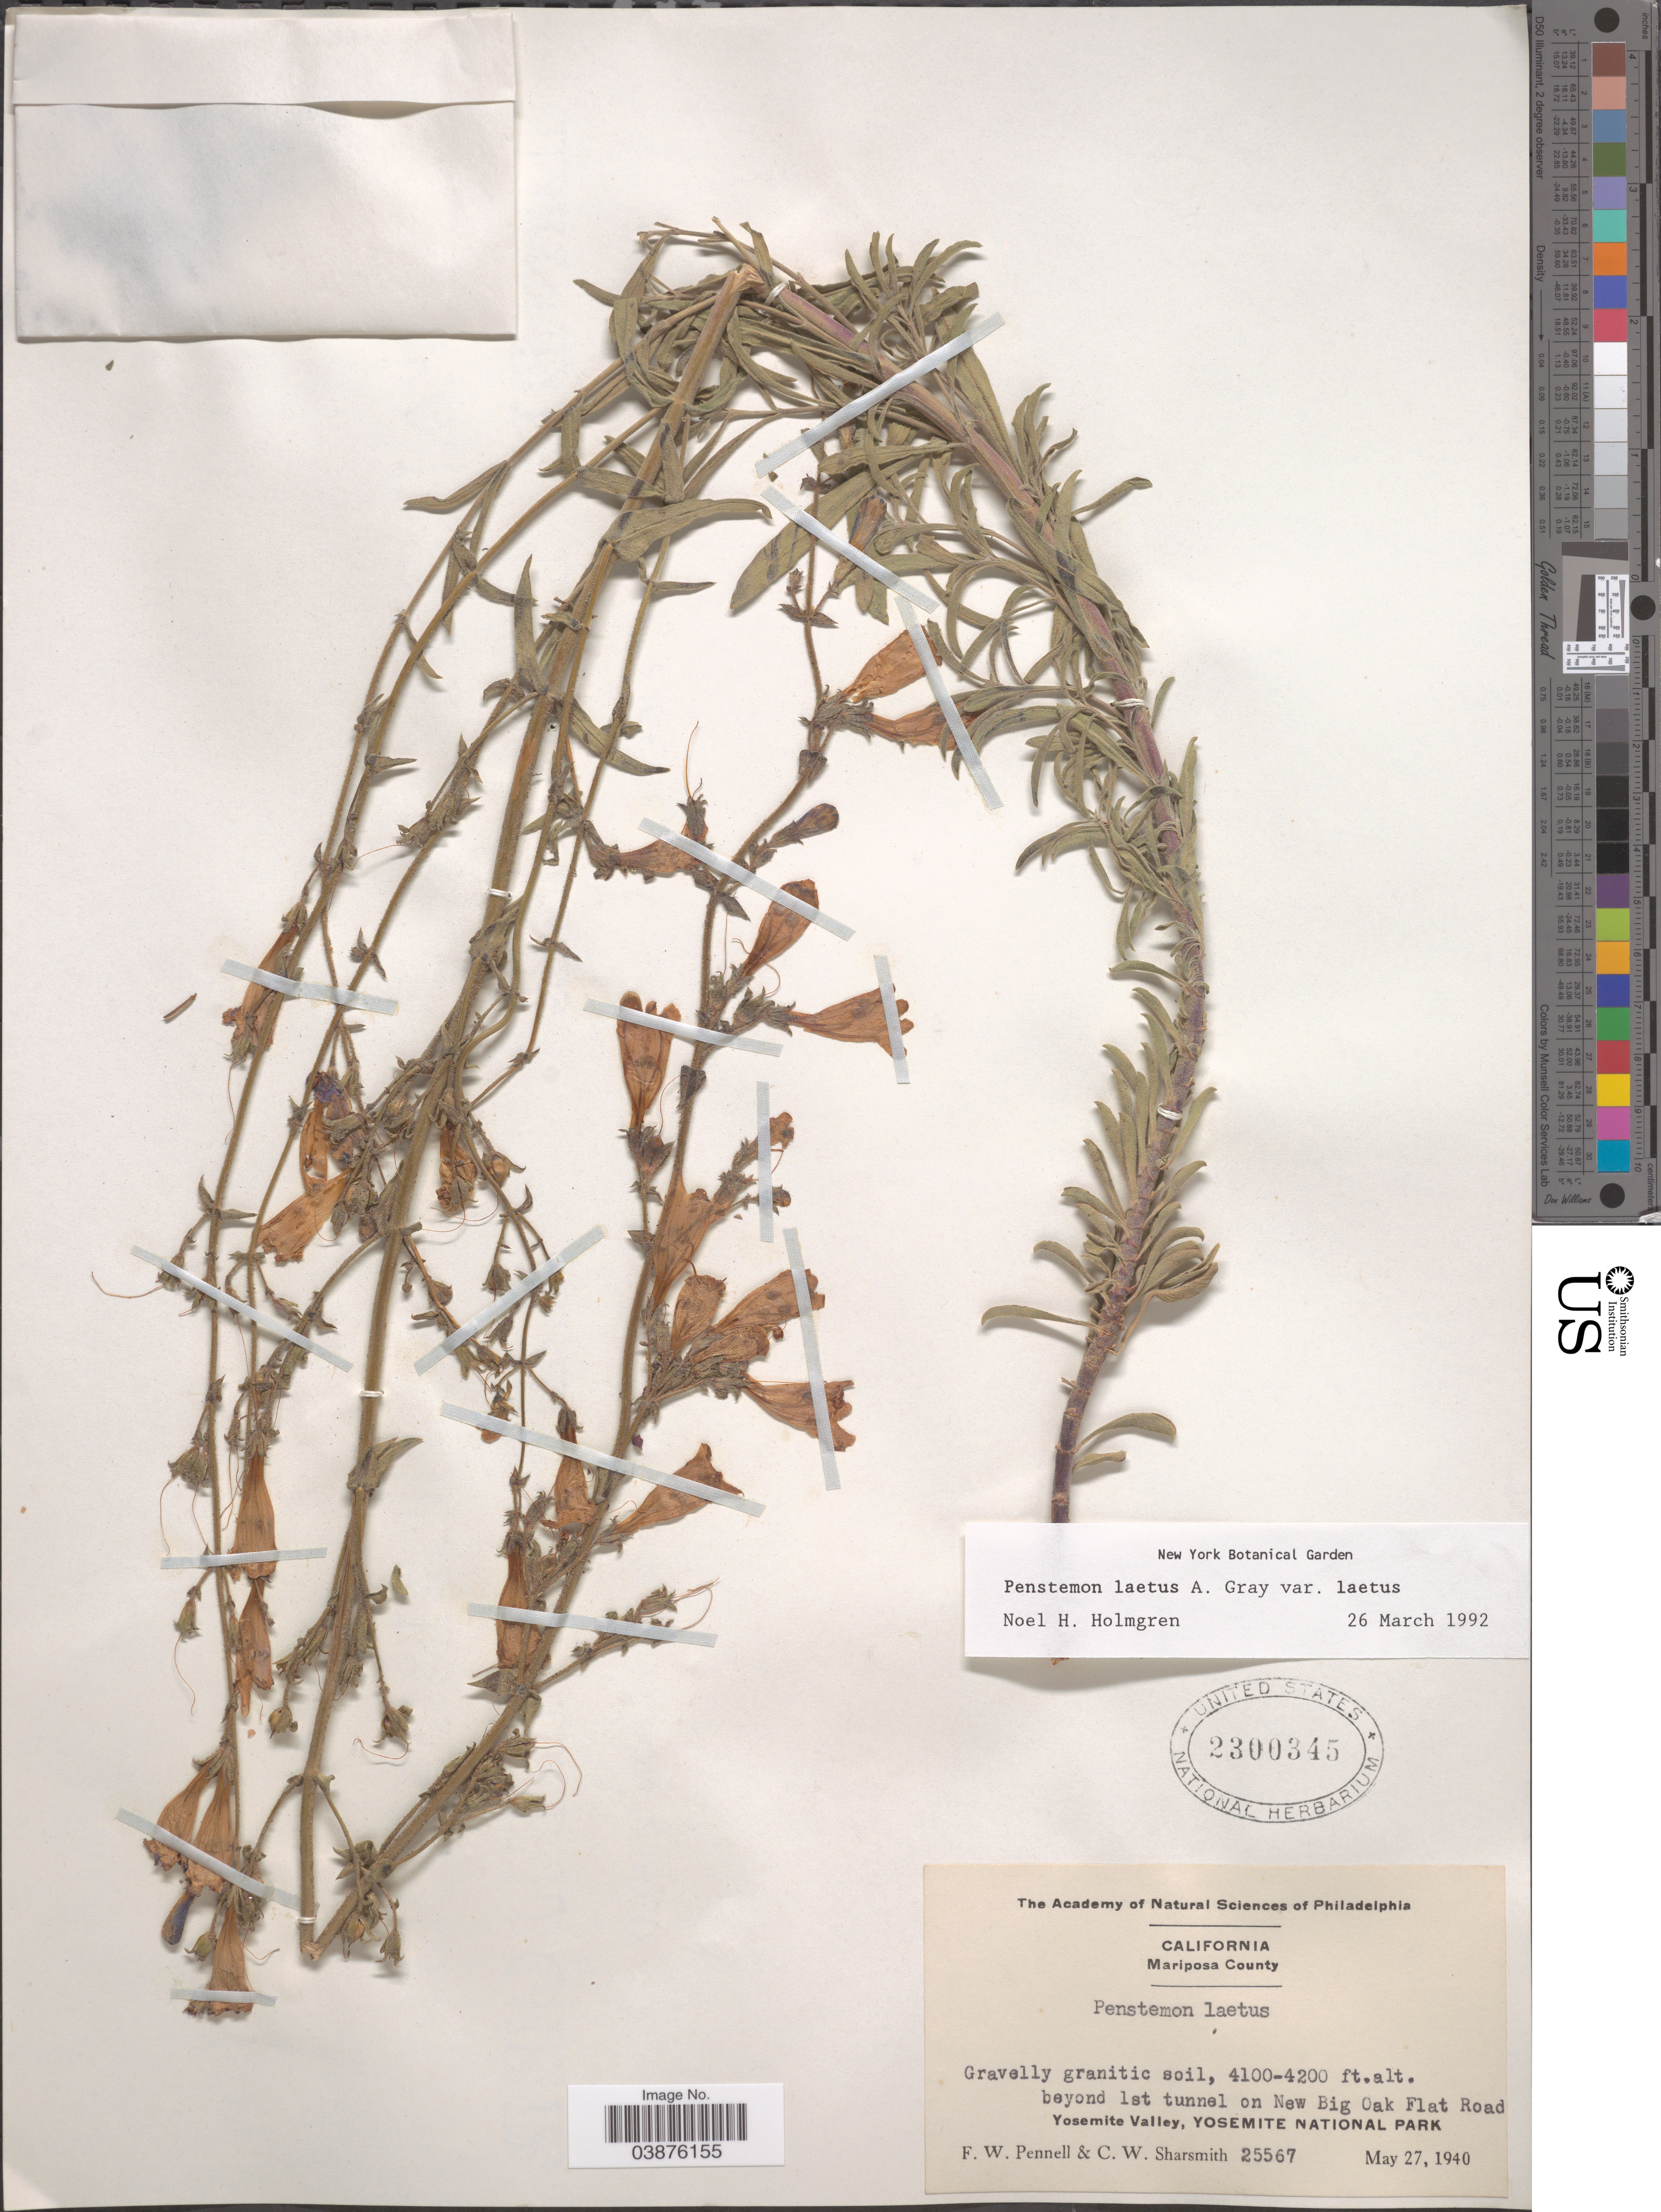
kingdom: Plantae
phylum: Tracheophyta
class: Magnoliopsida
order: Lamiales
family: Plantaginaceae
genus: Penstemon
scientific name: Penstemon laetus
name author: A. Gray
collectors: F. W. Pennell & C. Sharsmith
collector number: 25567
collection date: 1940-05-27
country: United States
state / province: California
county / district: Mariposa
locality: Mariposa County. Beyond 1st tunnel on New Big Oak Flat Road Yosemite Valley, Yosemite National Park.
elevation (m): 1250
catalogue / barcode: US 2300345